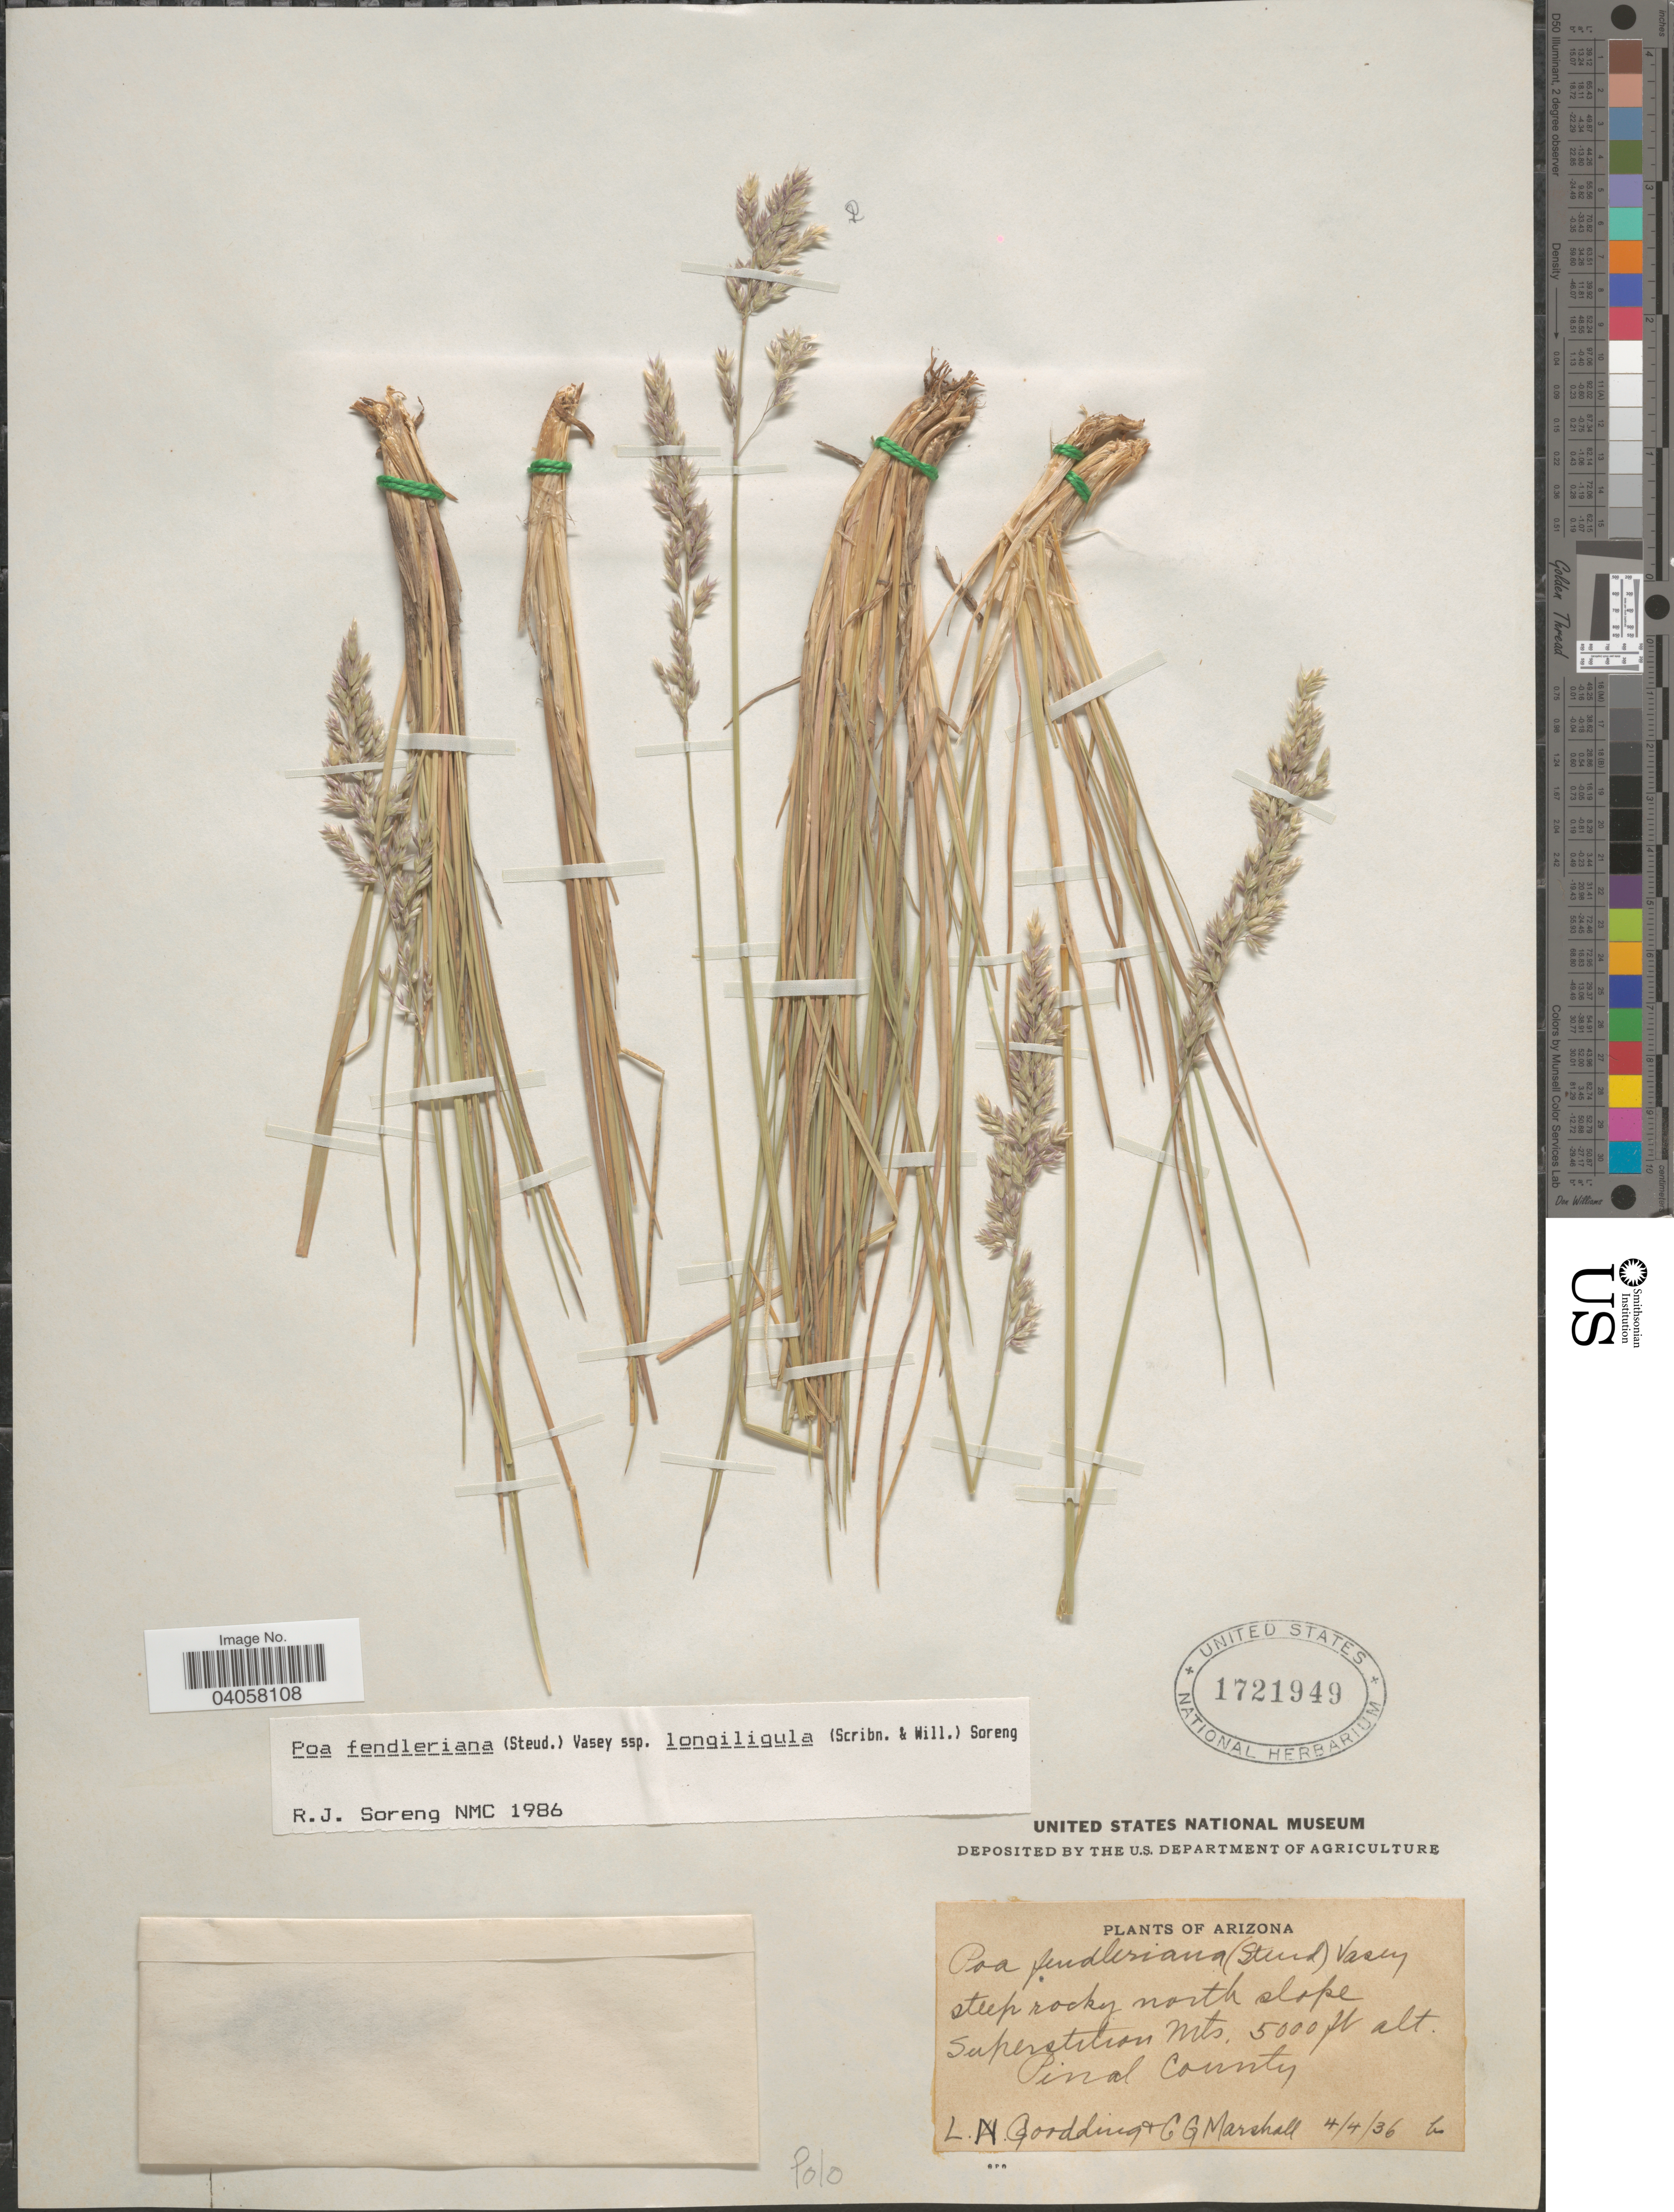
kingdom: Plantae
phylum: Tracheophyta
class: Liliopsida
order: Poales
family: Poaceae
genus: Poa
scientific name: Poa fendleriana subsp. longiligula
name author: (Scribn. & T.A. Williams) Soreng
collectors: L. N. Goodding & C. Marshall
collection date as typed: Transcribed d/m/y: 4/4/36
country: United States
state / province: Arizona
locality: Steep rocky north slope Superstition Mts. Pinal County.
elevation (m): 1524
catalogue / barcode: US 1721949